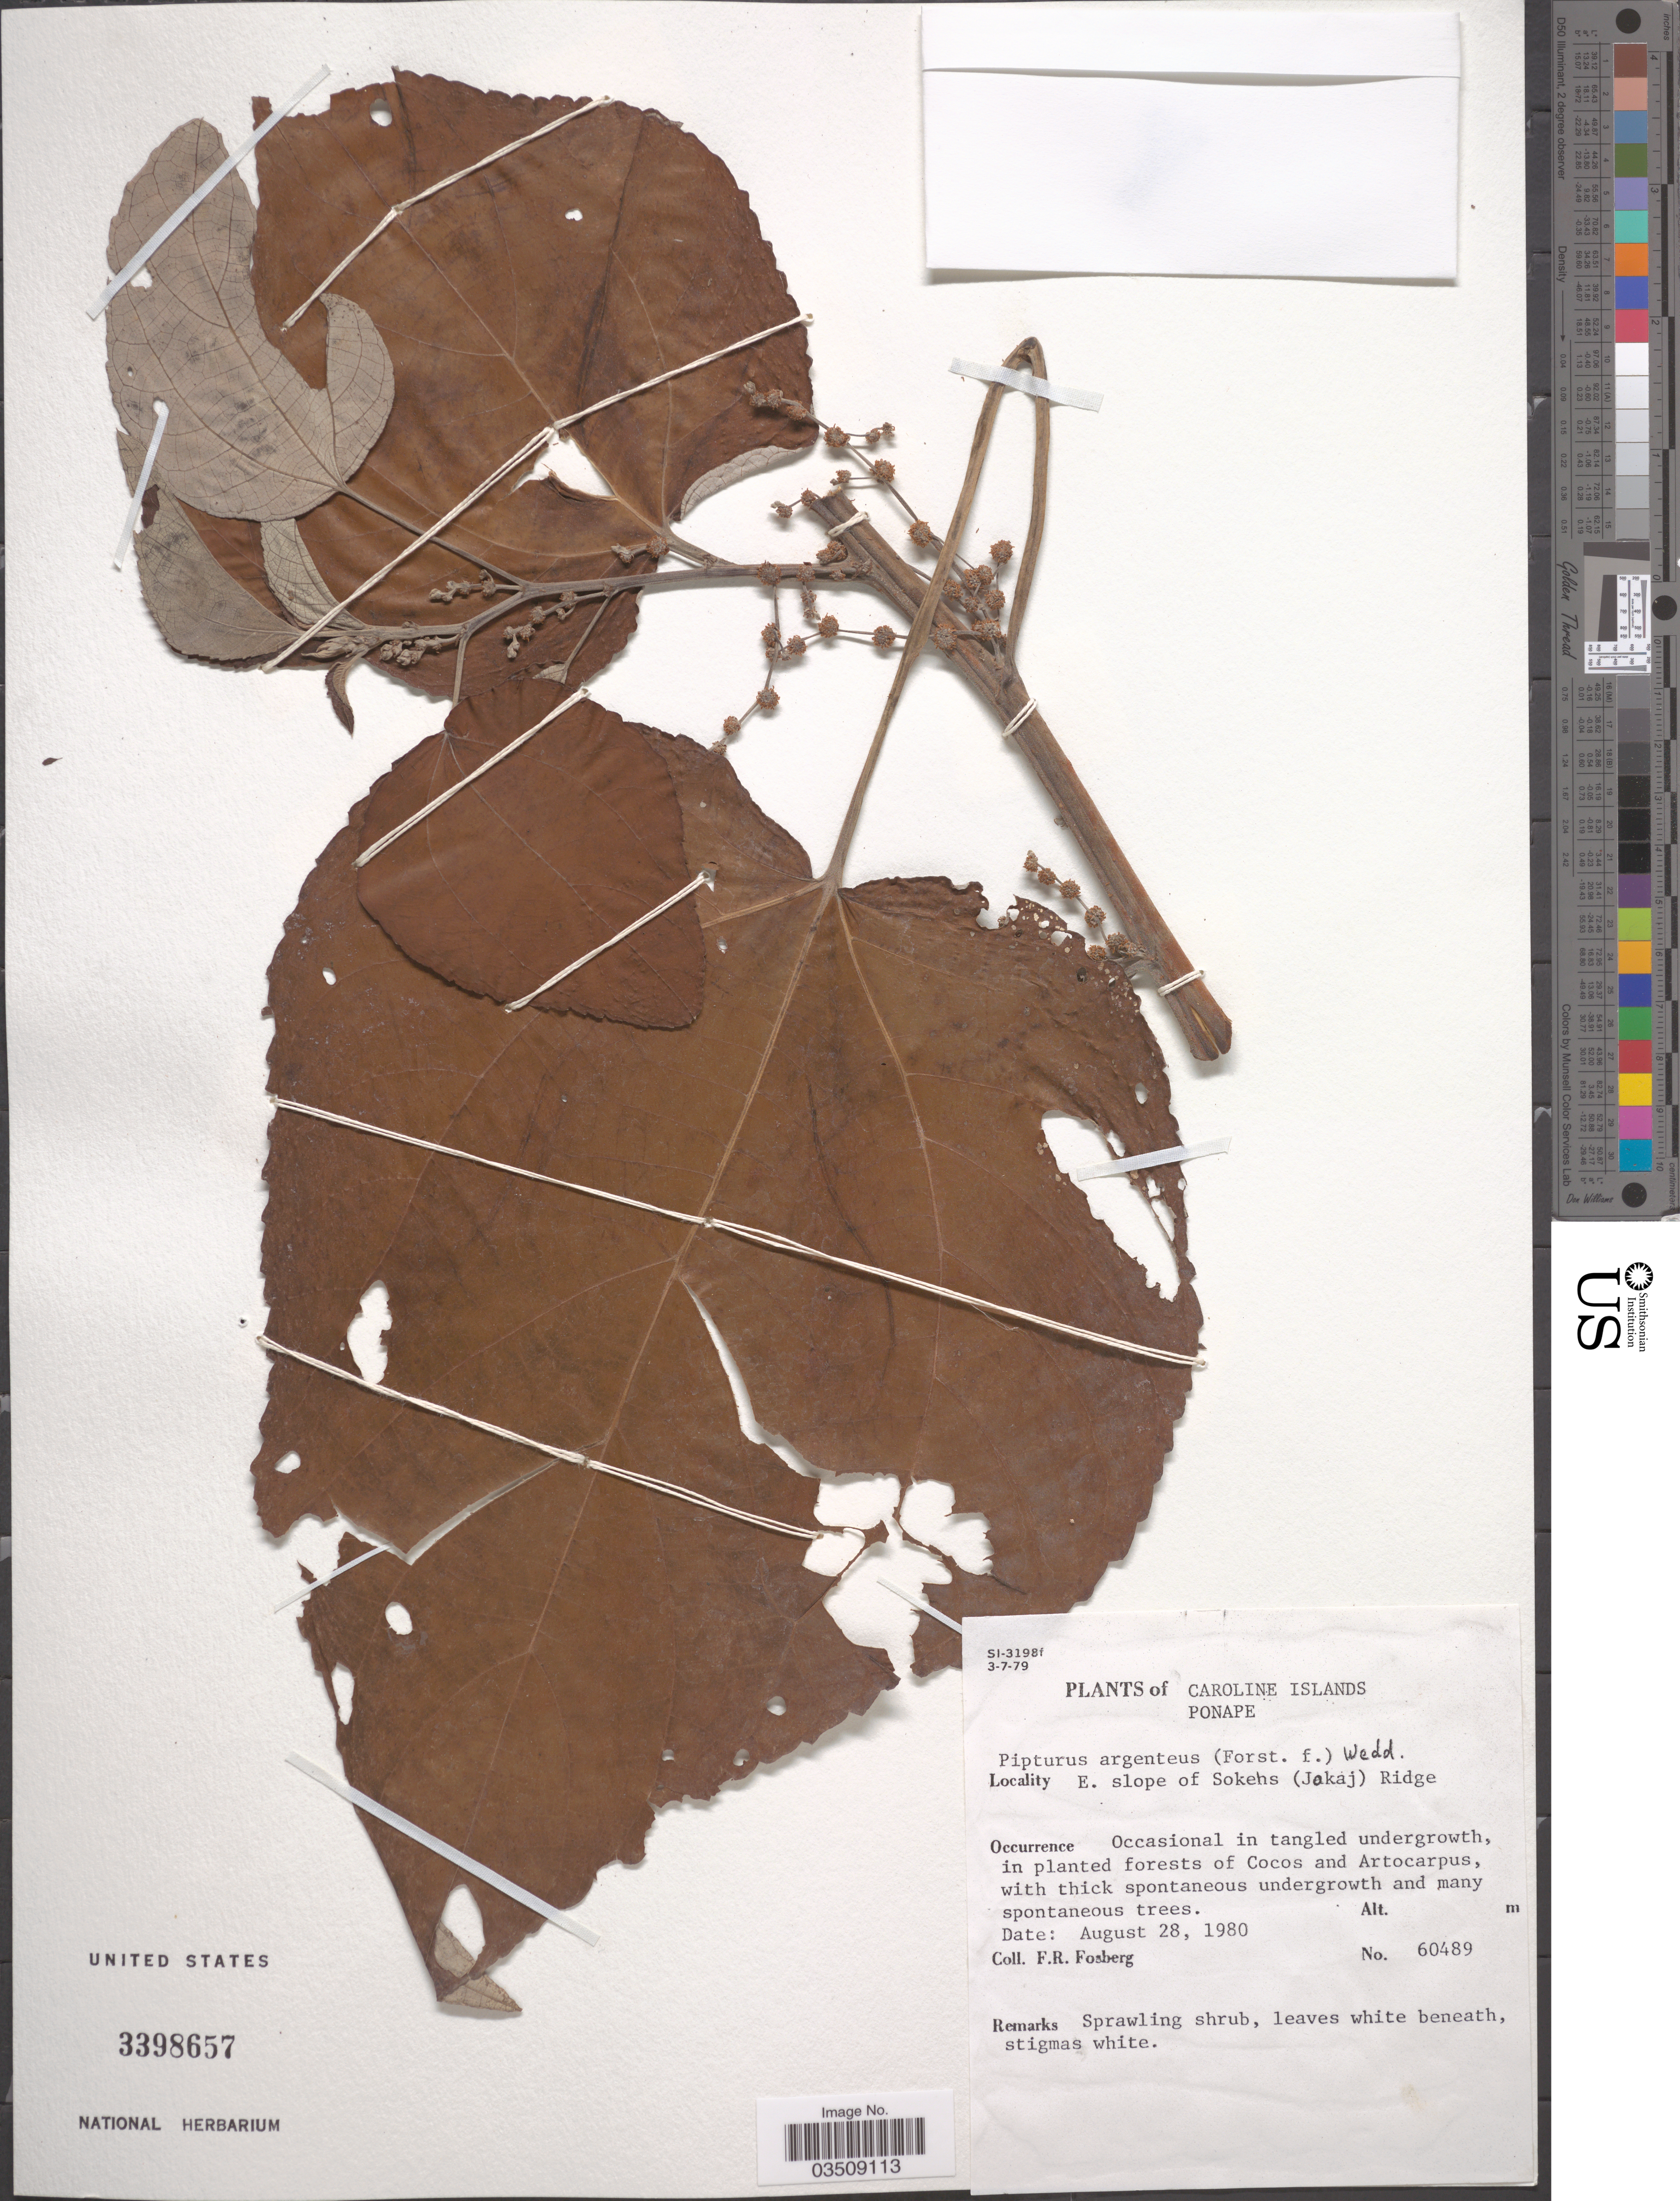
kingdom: Plantae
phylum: Tracheophyta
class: Magnoliopsida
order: Rosales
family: Urticaceae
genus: Pipturus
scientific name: Pipturus argenteus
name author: (G. Forst.) Wedd.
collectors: F. R. Fosberg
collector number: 60489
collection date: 1980-08-28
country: Micronesia, Federated States of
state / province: Pohnpei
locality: Caroline Islands. Ponape. E. slope of Sokehs (Jokaj) Ridge.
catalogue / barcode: US 3398657